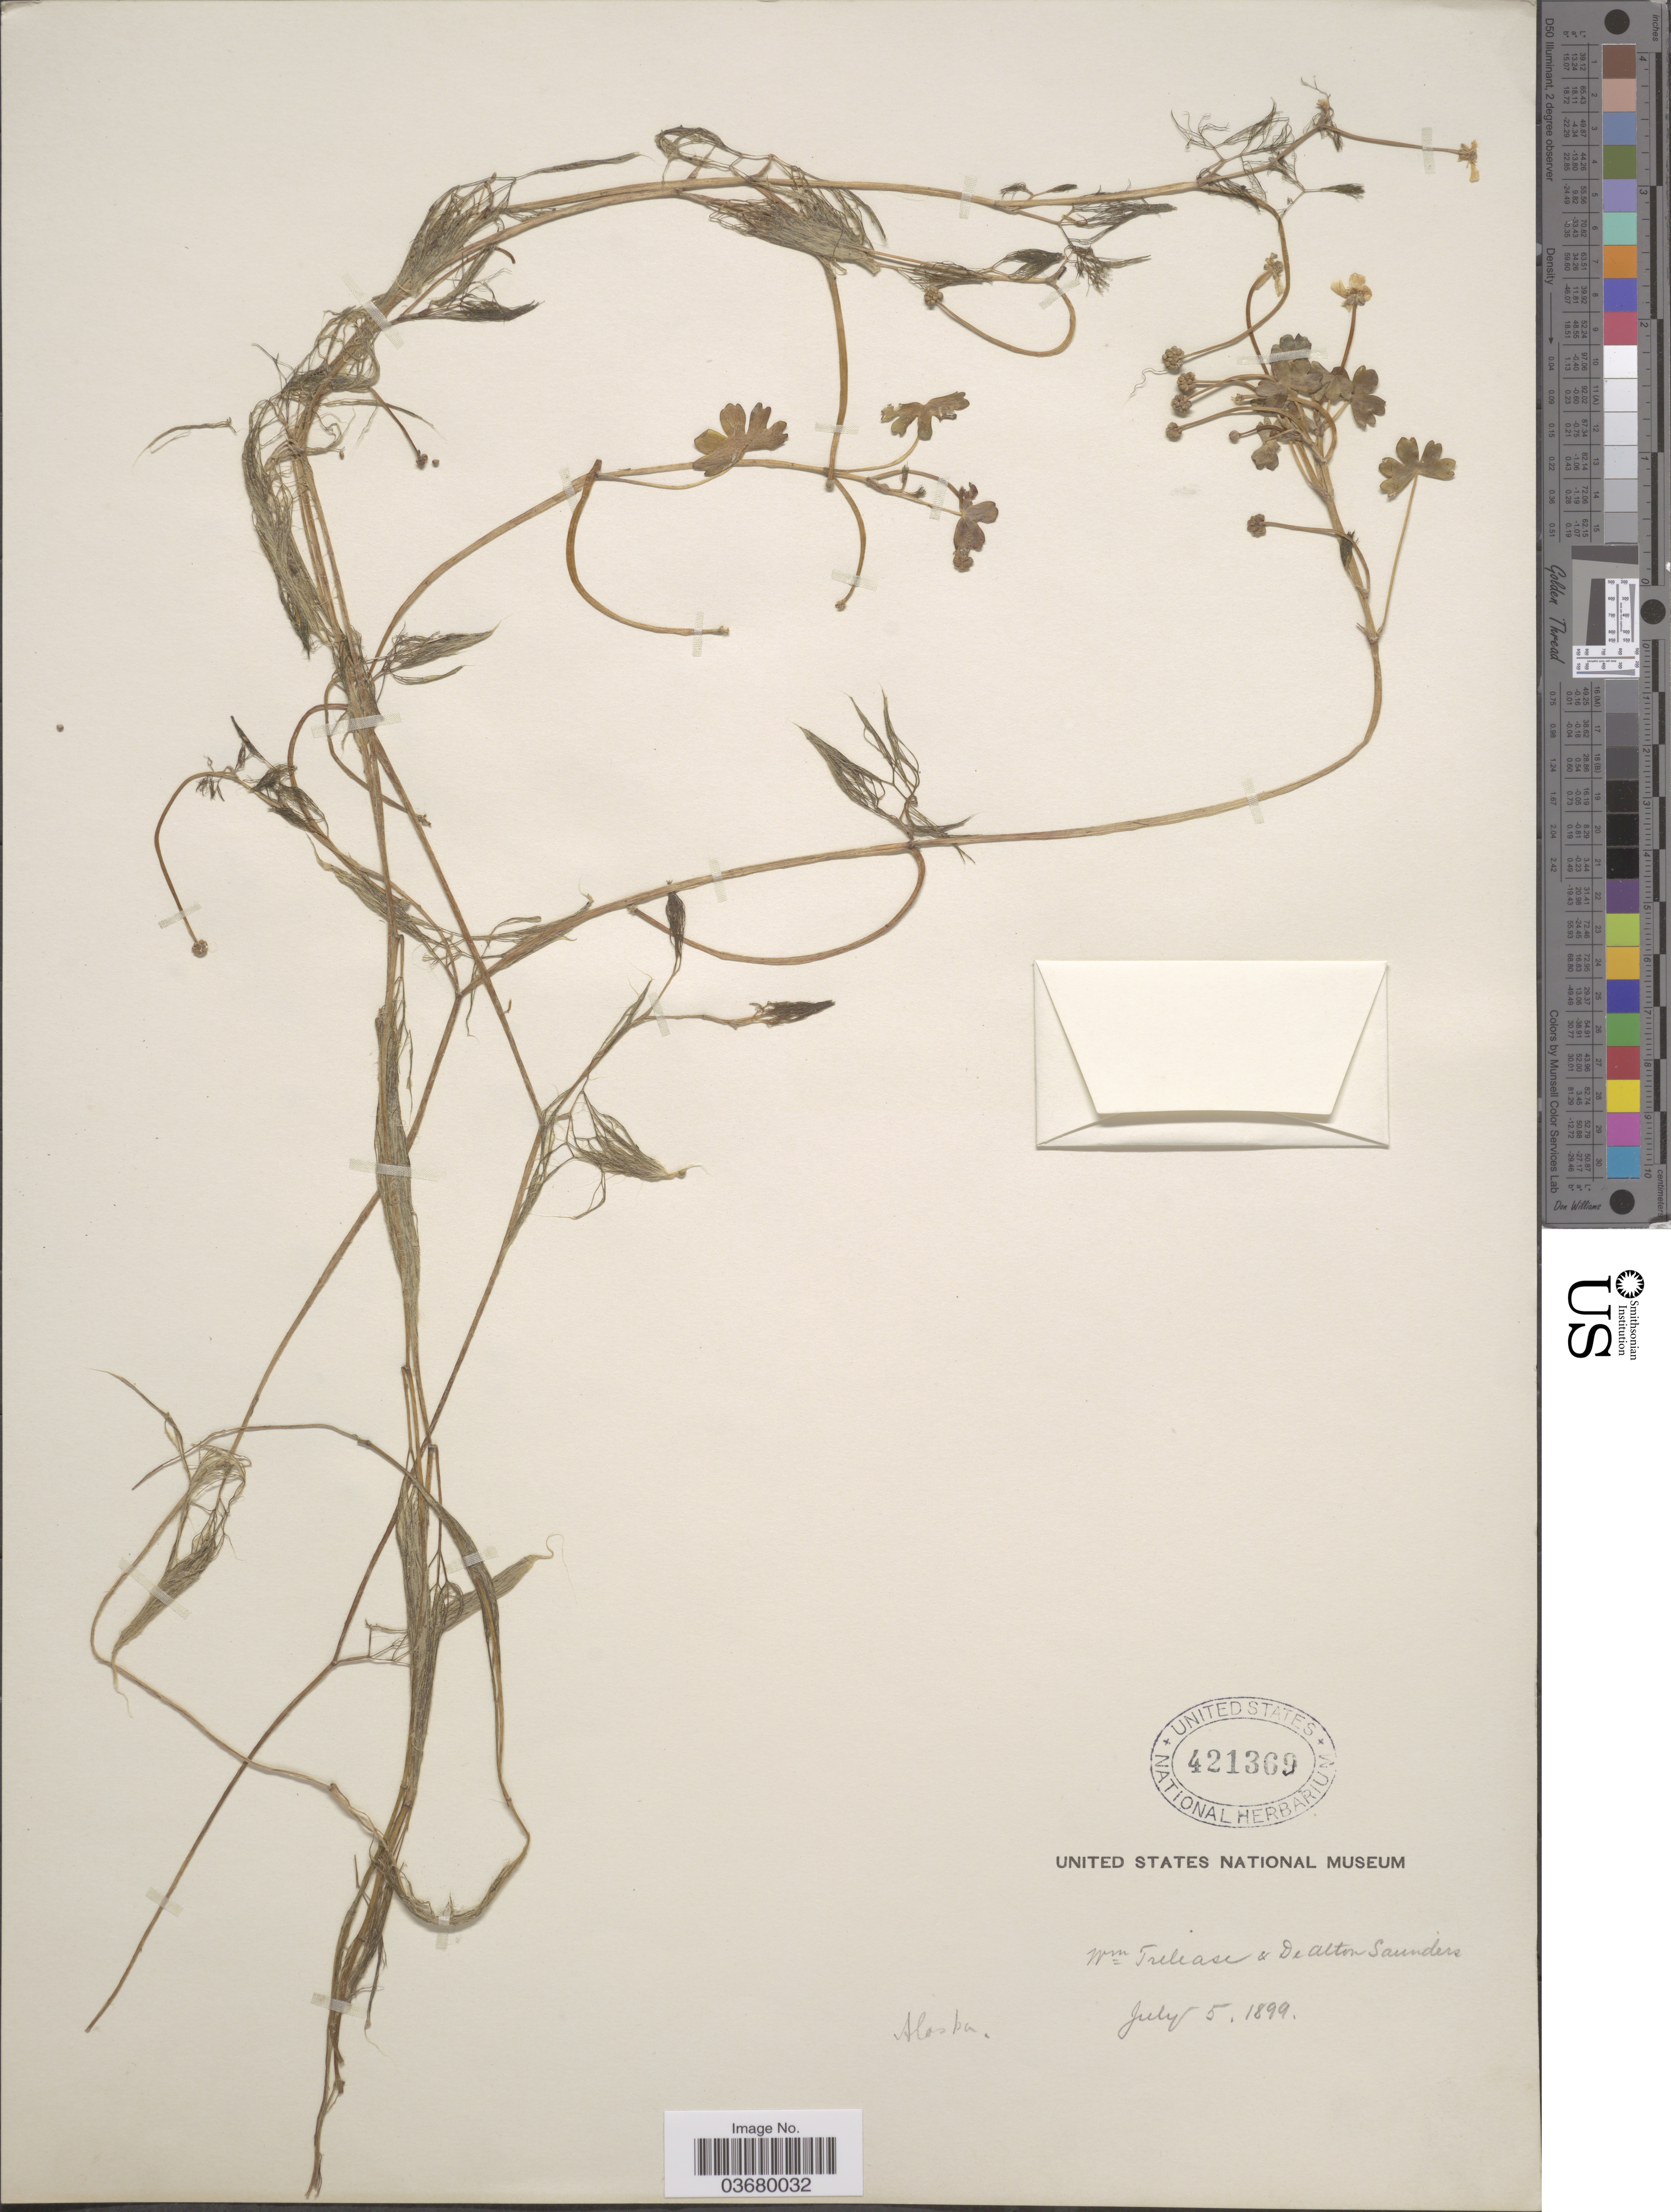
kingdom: Plantae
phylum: Tracheophyta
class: Magnoliopsida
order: Ranunculales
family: Ranunculaceae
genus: Ranunculus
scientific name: Ranunculus mongolicus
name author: (Krylov) Serg.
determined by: Strong, Mark T., (BOT), Smithsonian Institution - National Museum of Natural History (UNITED STATES)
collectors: W. Trelease & D. A. Saunders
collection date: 1899-07-05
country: United States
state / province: Alaska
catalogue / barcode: US 421369